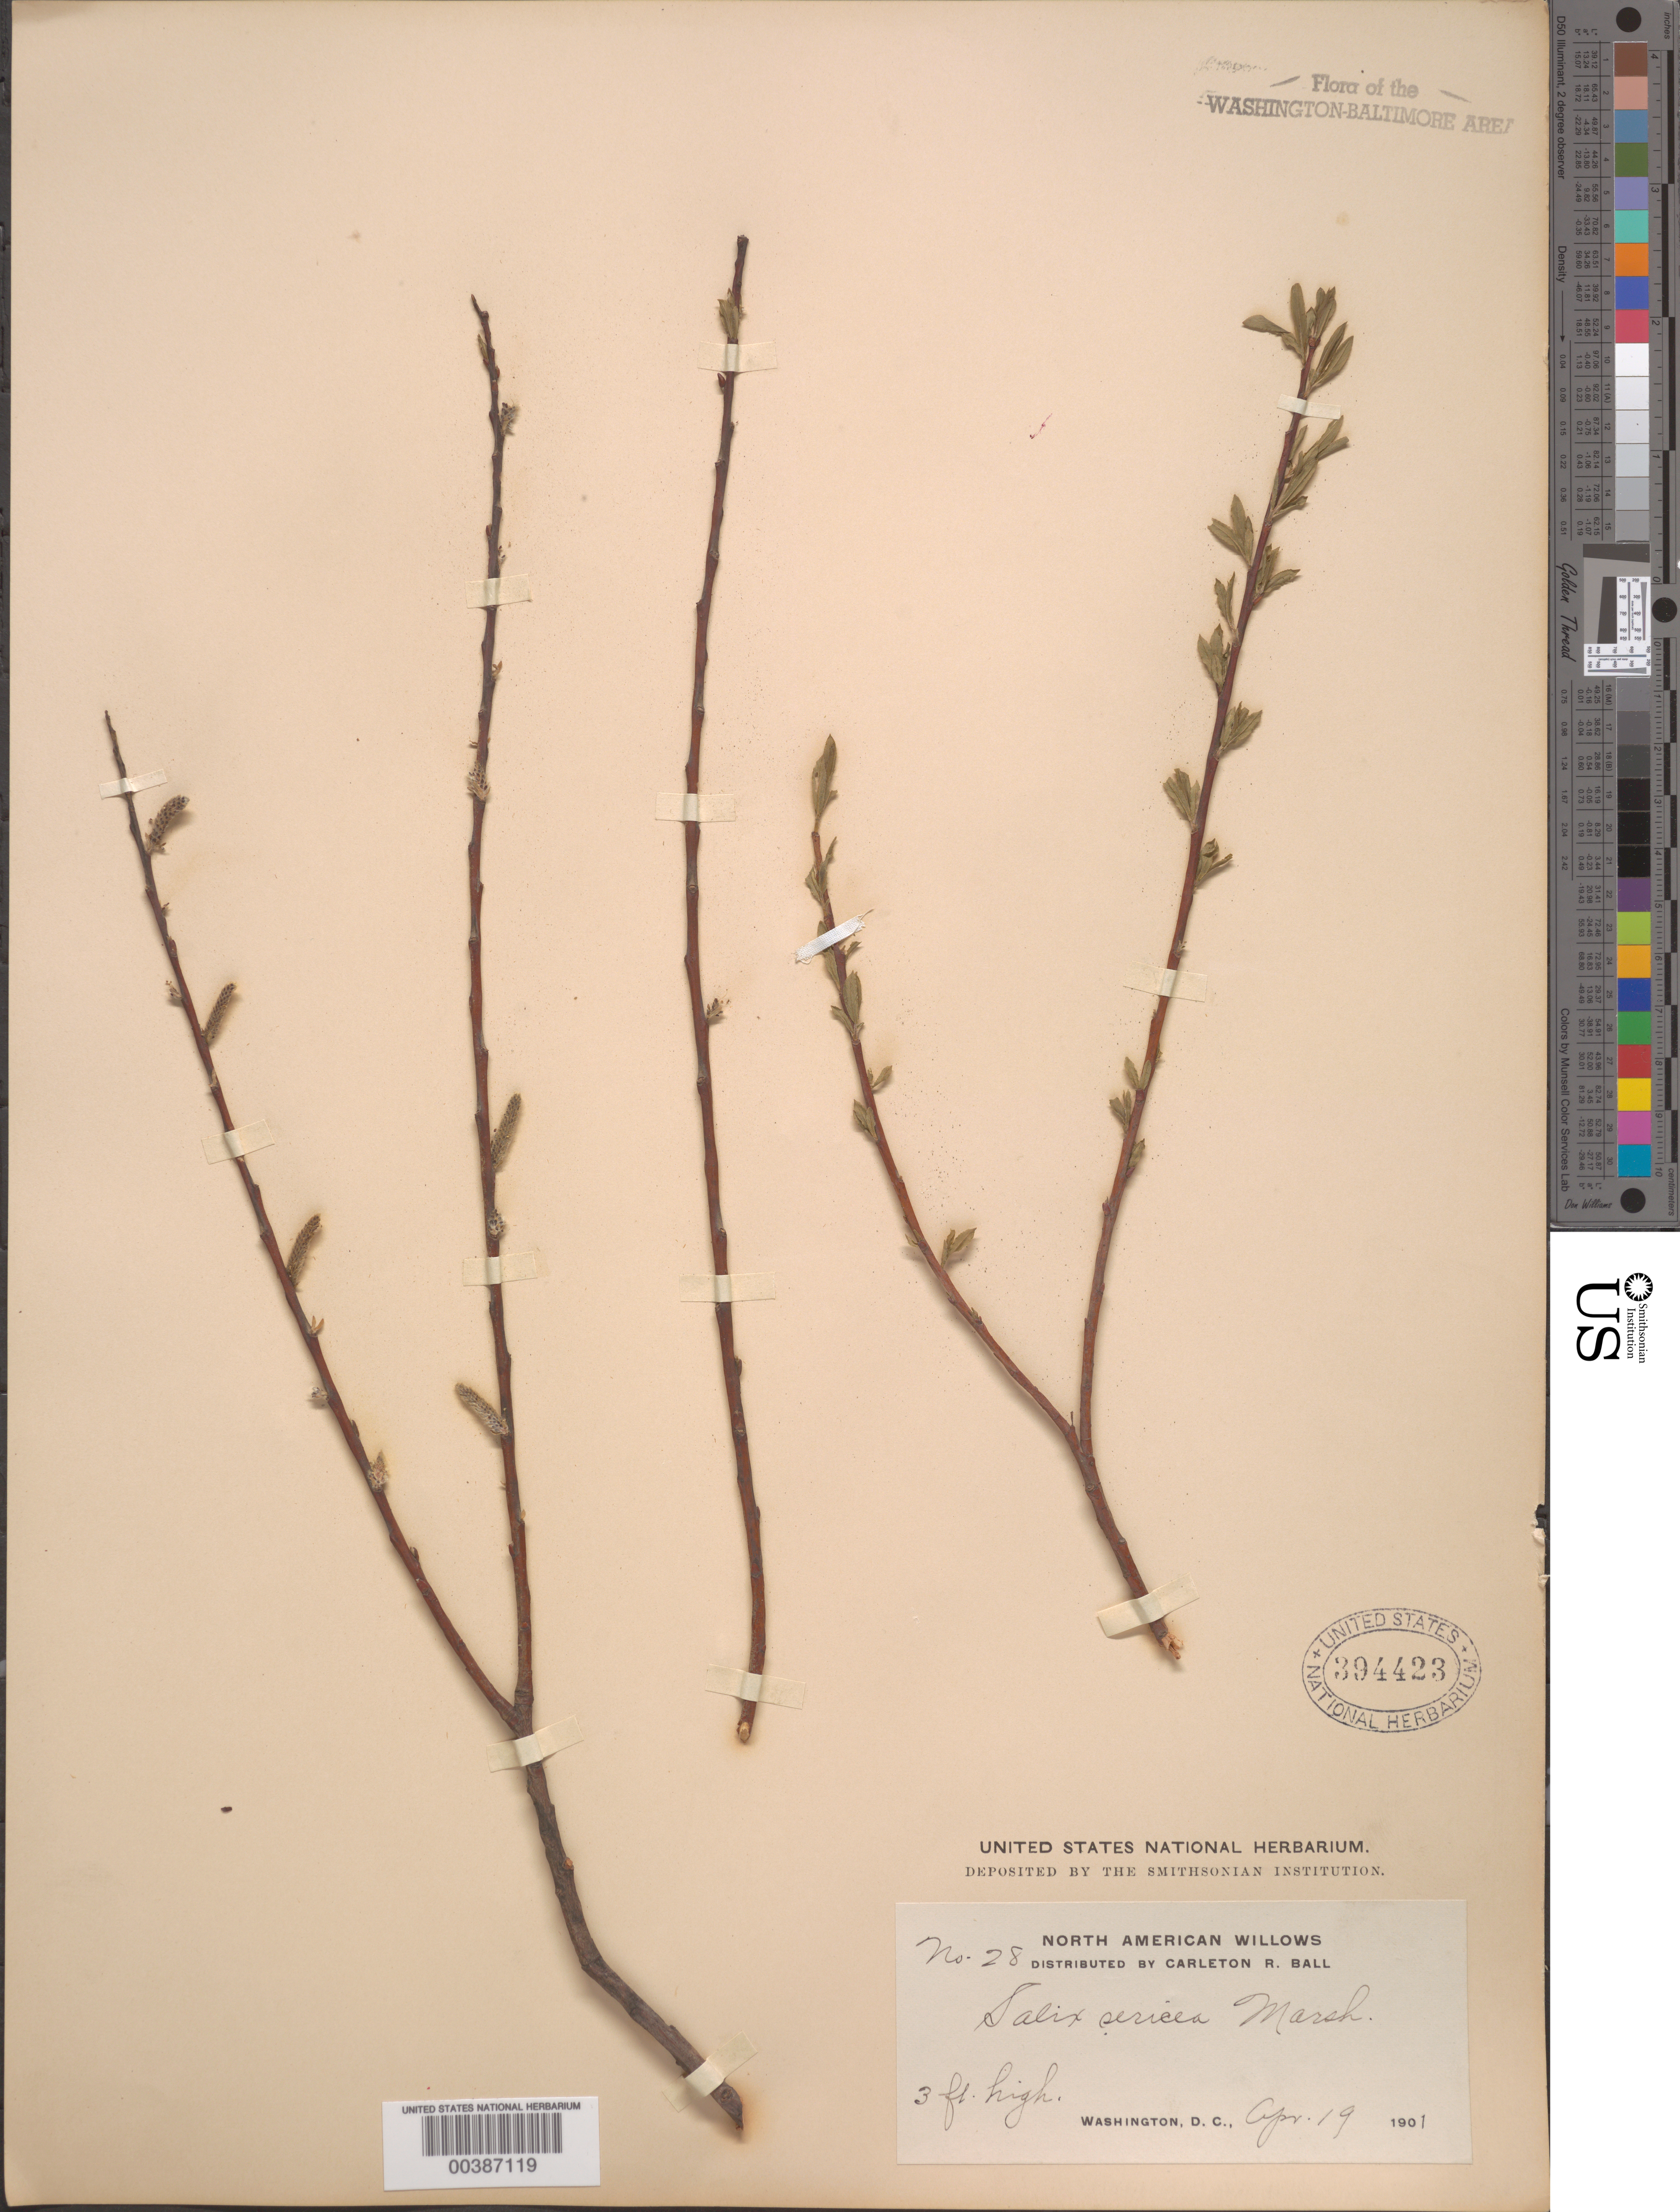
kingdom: Plantae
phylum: Tracheophyta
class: Magnoliopsida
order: Malpighiales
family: Salicaceae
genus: Salix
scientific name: Salix sericea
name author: Marshall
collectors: C. R. Ball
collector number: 28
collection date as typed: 19 Apr 1901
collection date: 1901-04-19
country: United States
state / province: District of Columbia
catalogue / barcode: US 394423